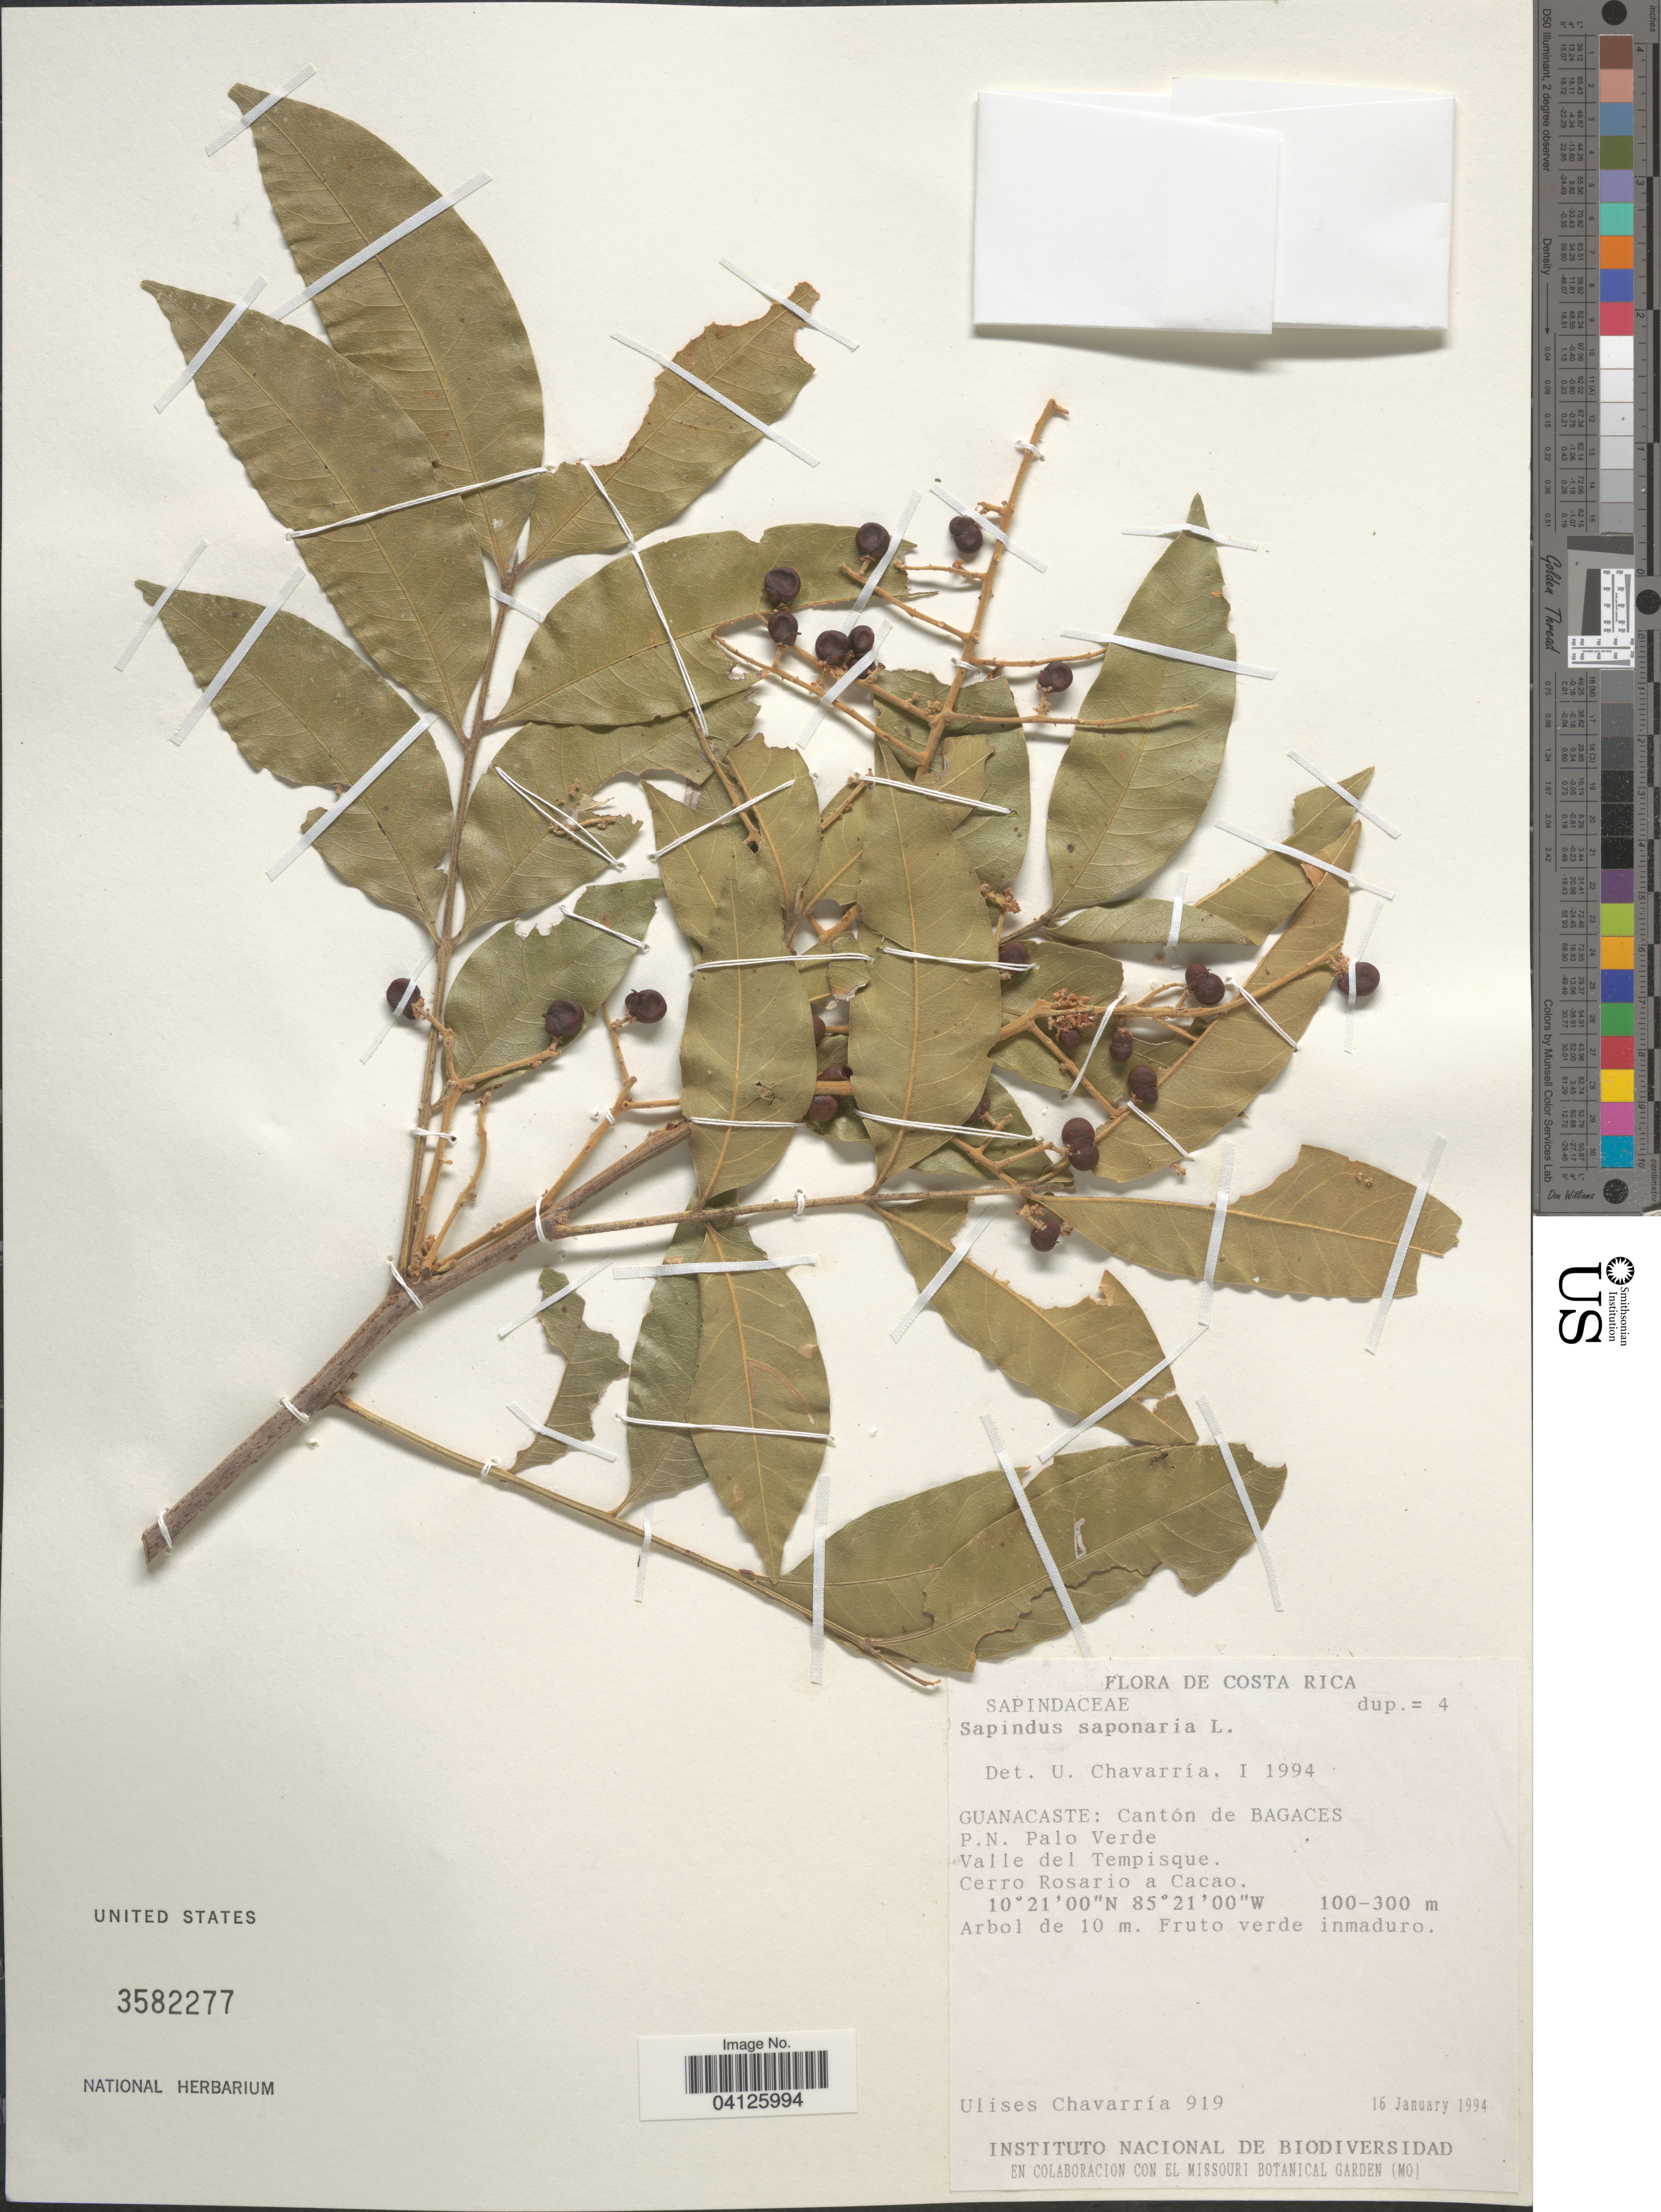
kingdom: Plantae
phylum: Tracheophyta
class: Magnoliopsida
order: Sapindales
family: Sapindaceae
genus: Sapindus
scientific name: Sapindus saponaria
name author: L.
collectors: U. Chavarría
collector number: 919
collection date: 1994-01-16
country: Costa Rica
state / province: Guanacaste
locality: Cantón de Bagaces. P.N. Palo Verde. Valle del Tempisque. Cerro Rosario a Cacao.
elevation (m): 100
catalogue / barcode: US 3582277